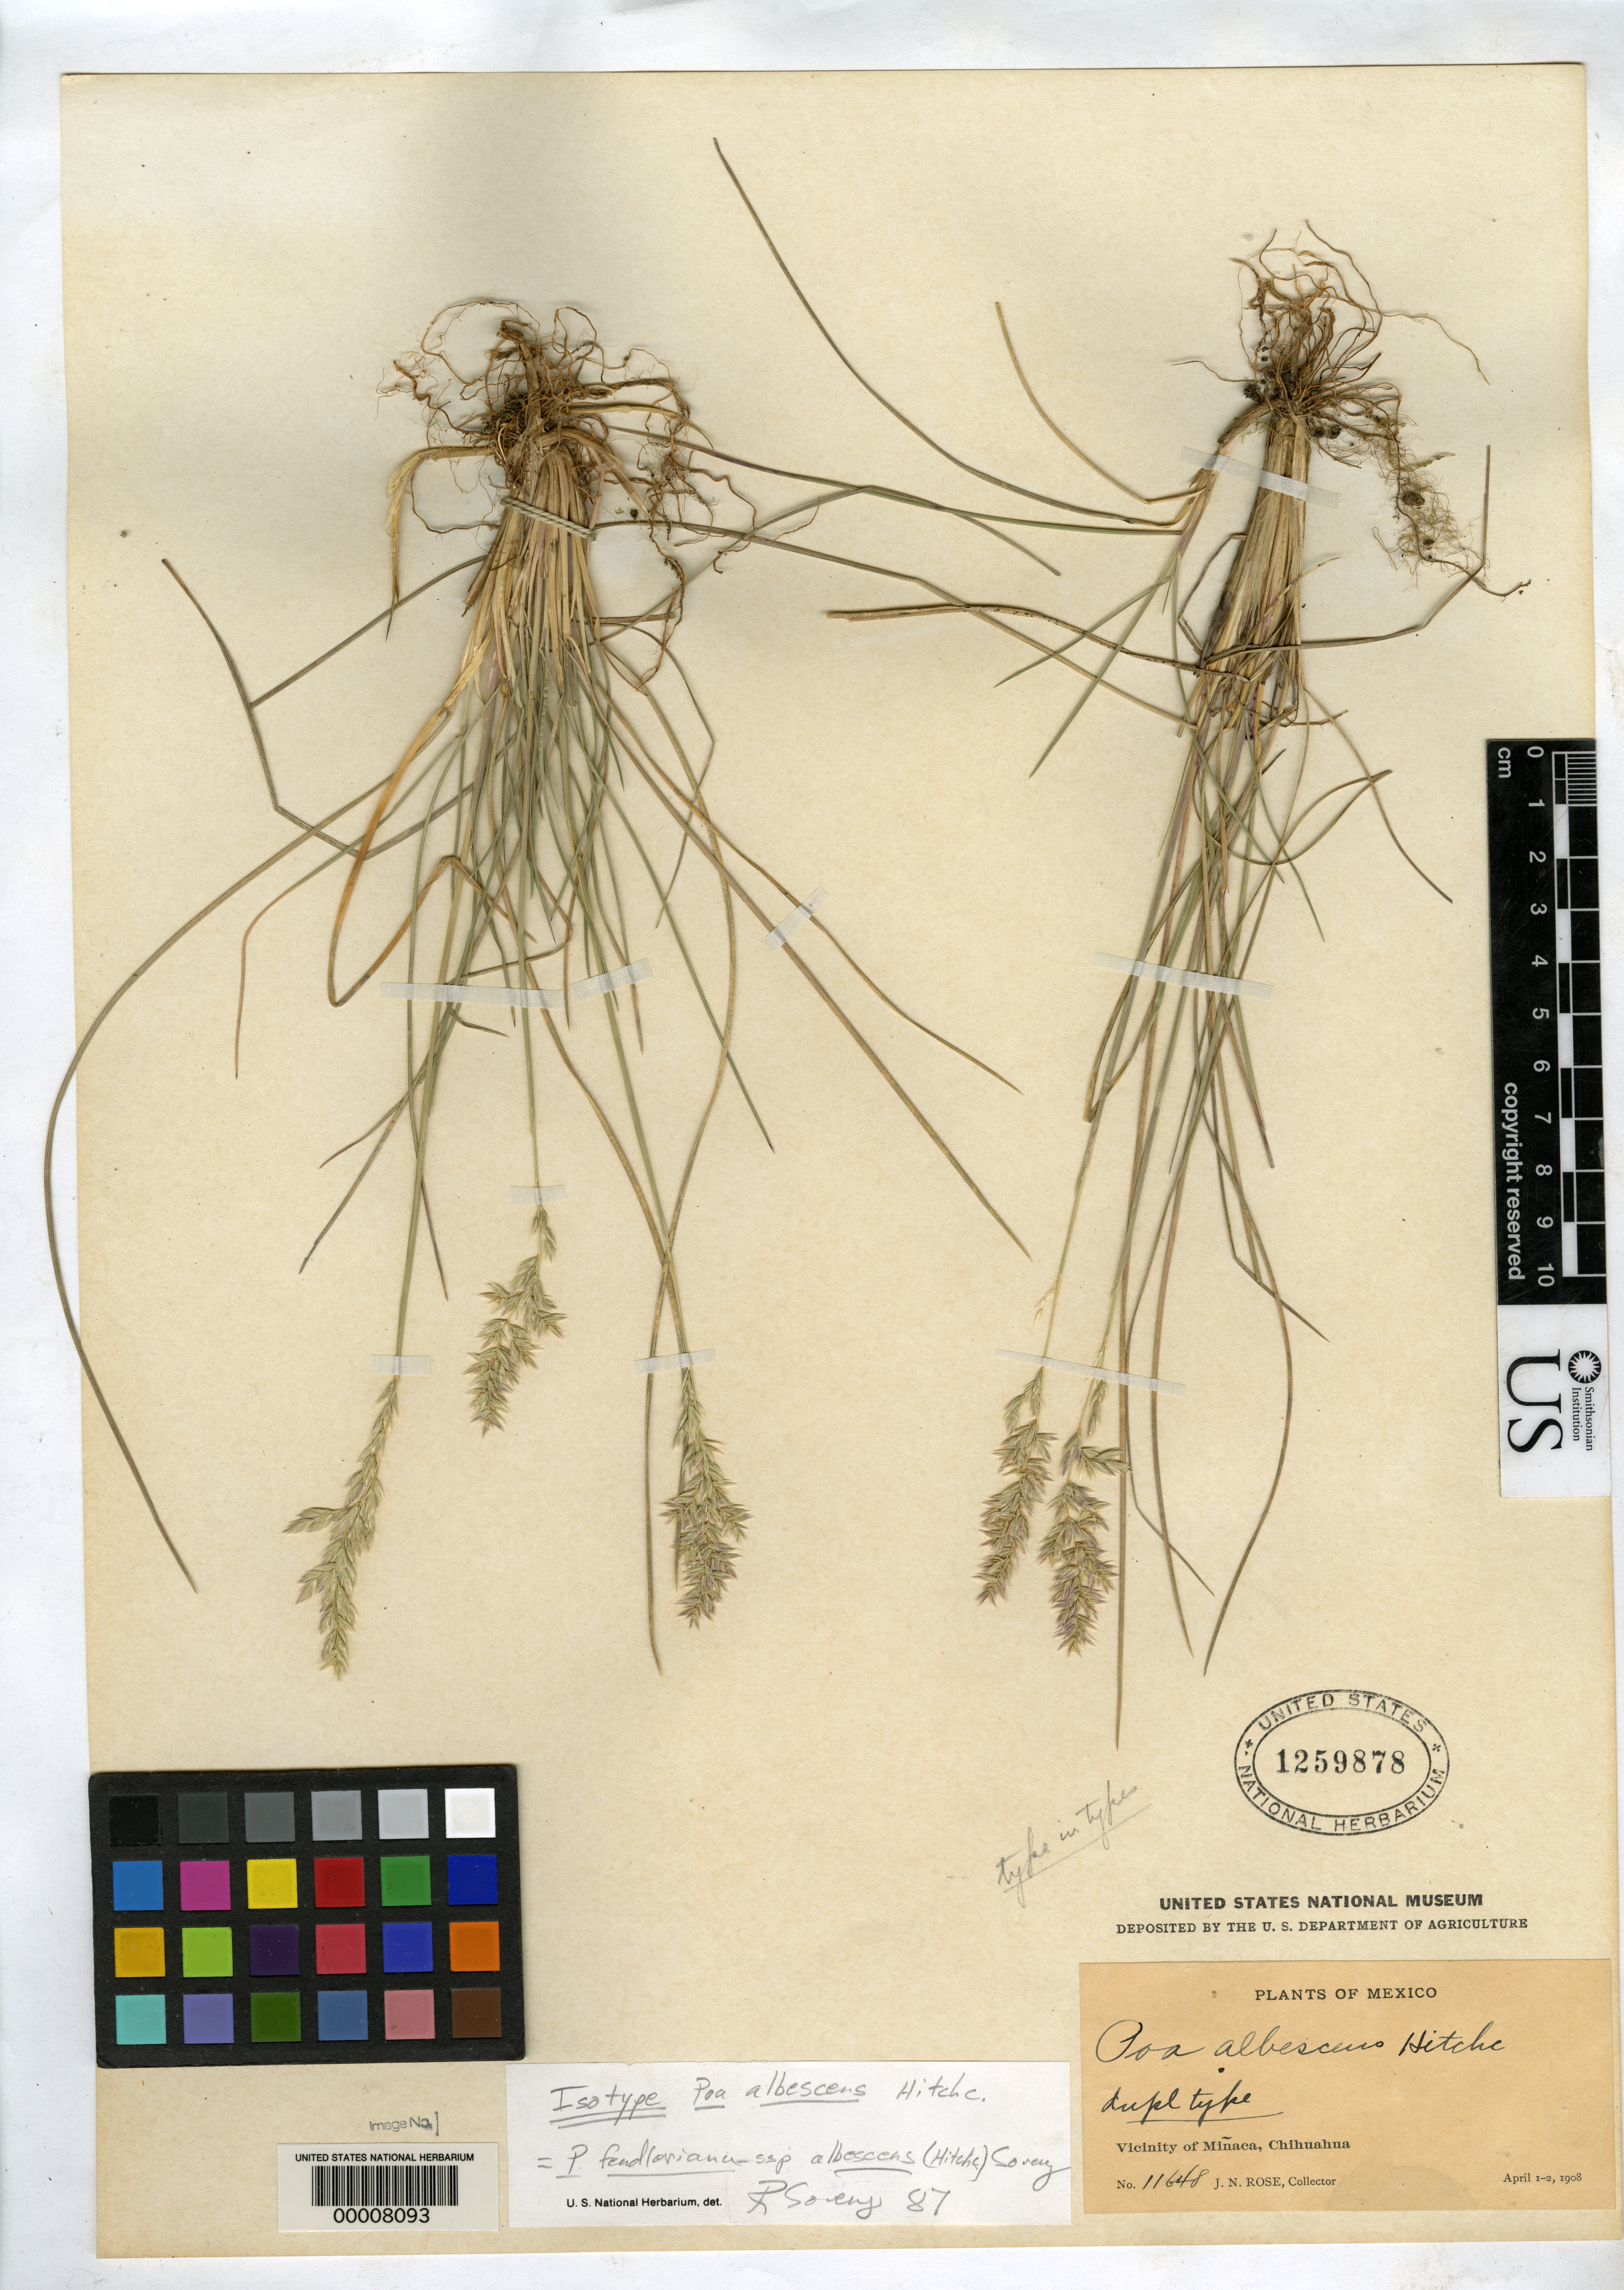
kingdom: Plantae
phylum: Tracheophyta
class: Liliopsida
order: Poales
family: Poaceae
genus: Poa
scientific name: Poa albescens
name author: Hitchc.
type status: Isotype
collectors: J. N. Rose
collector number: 11648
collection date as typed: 01 Apr 1908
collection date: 1908-04-01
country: Mexico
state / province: Chihuahua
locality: Vicinity of Miñaca.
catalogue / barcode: US 1259878